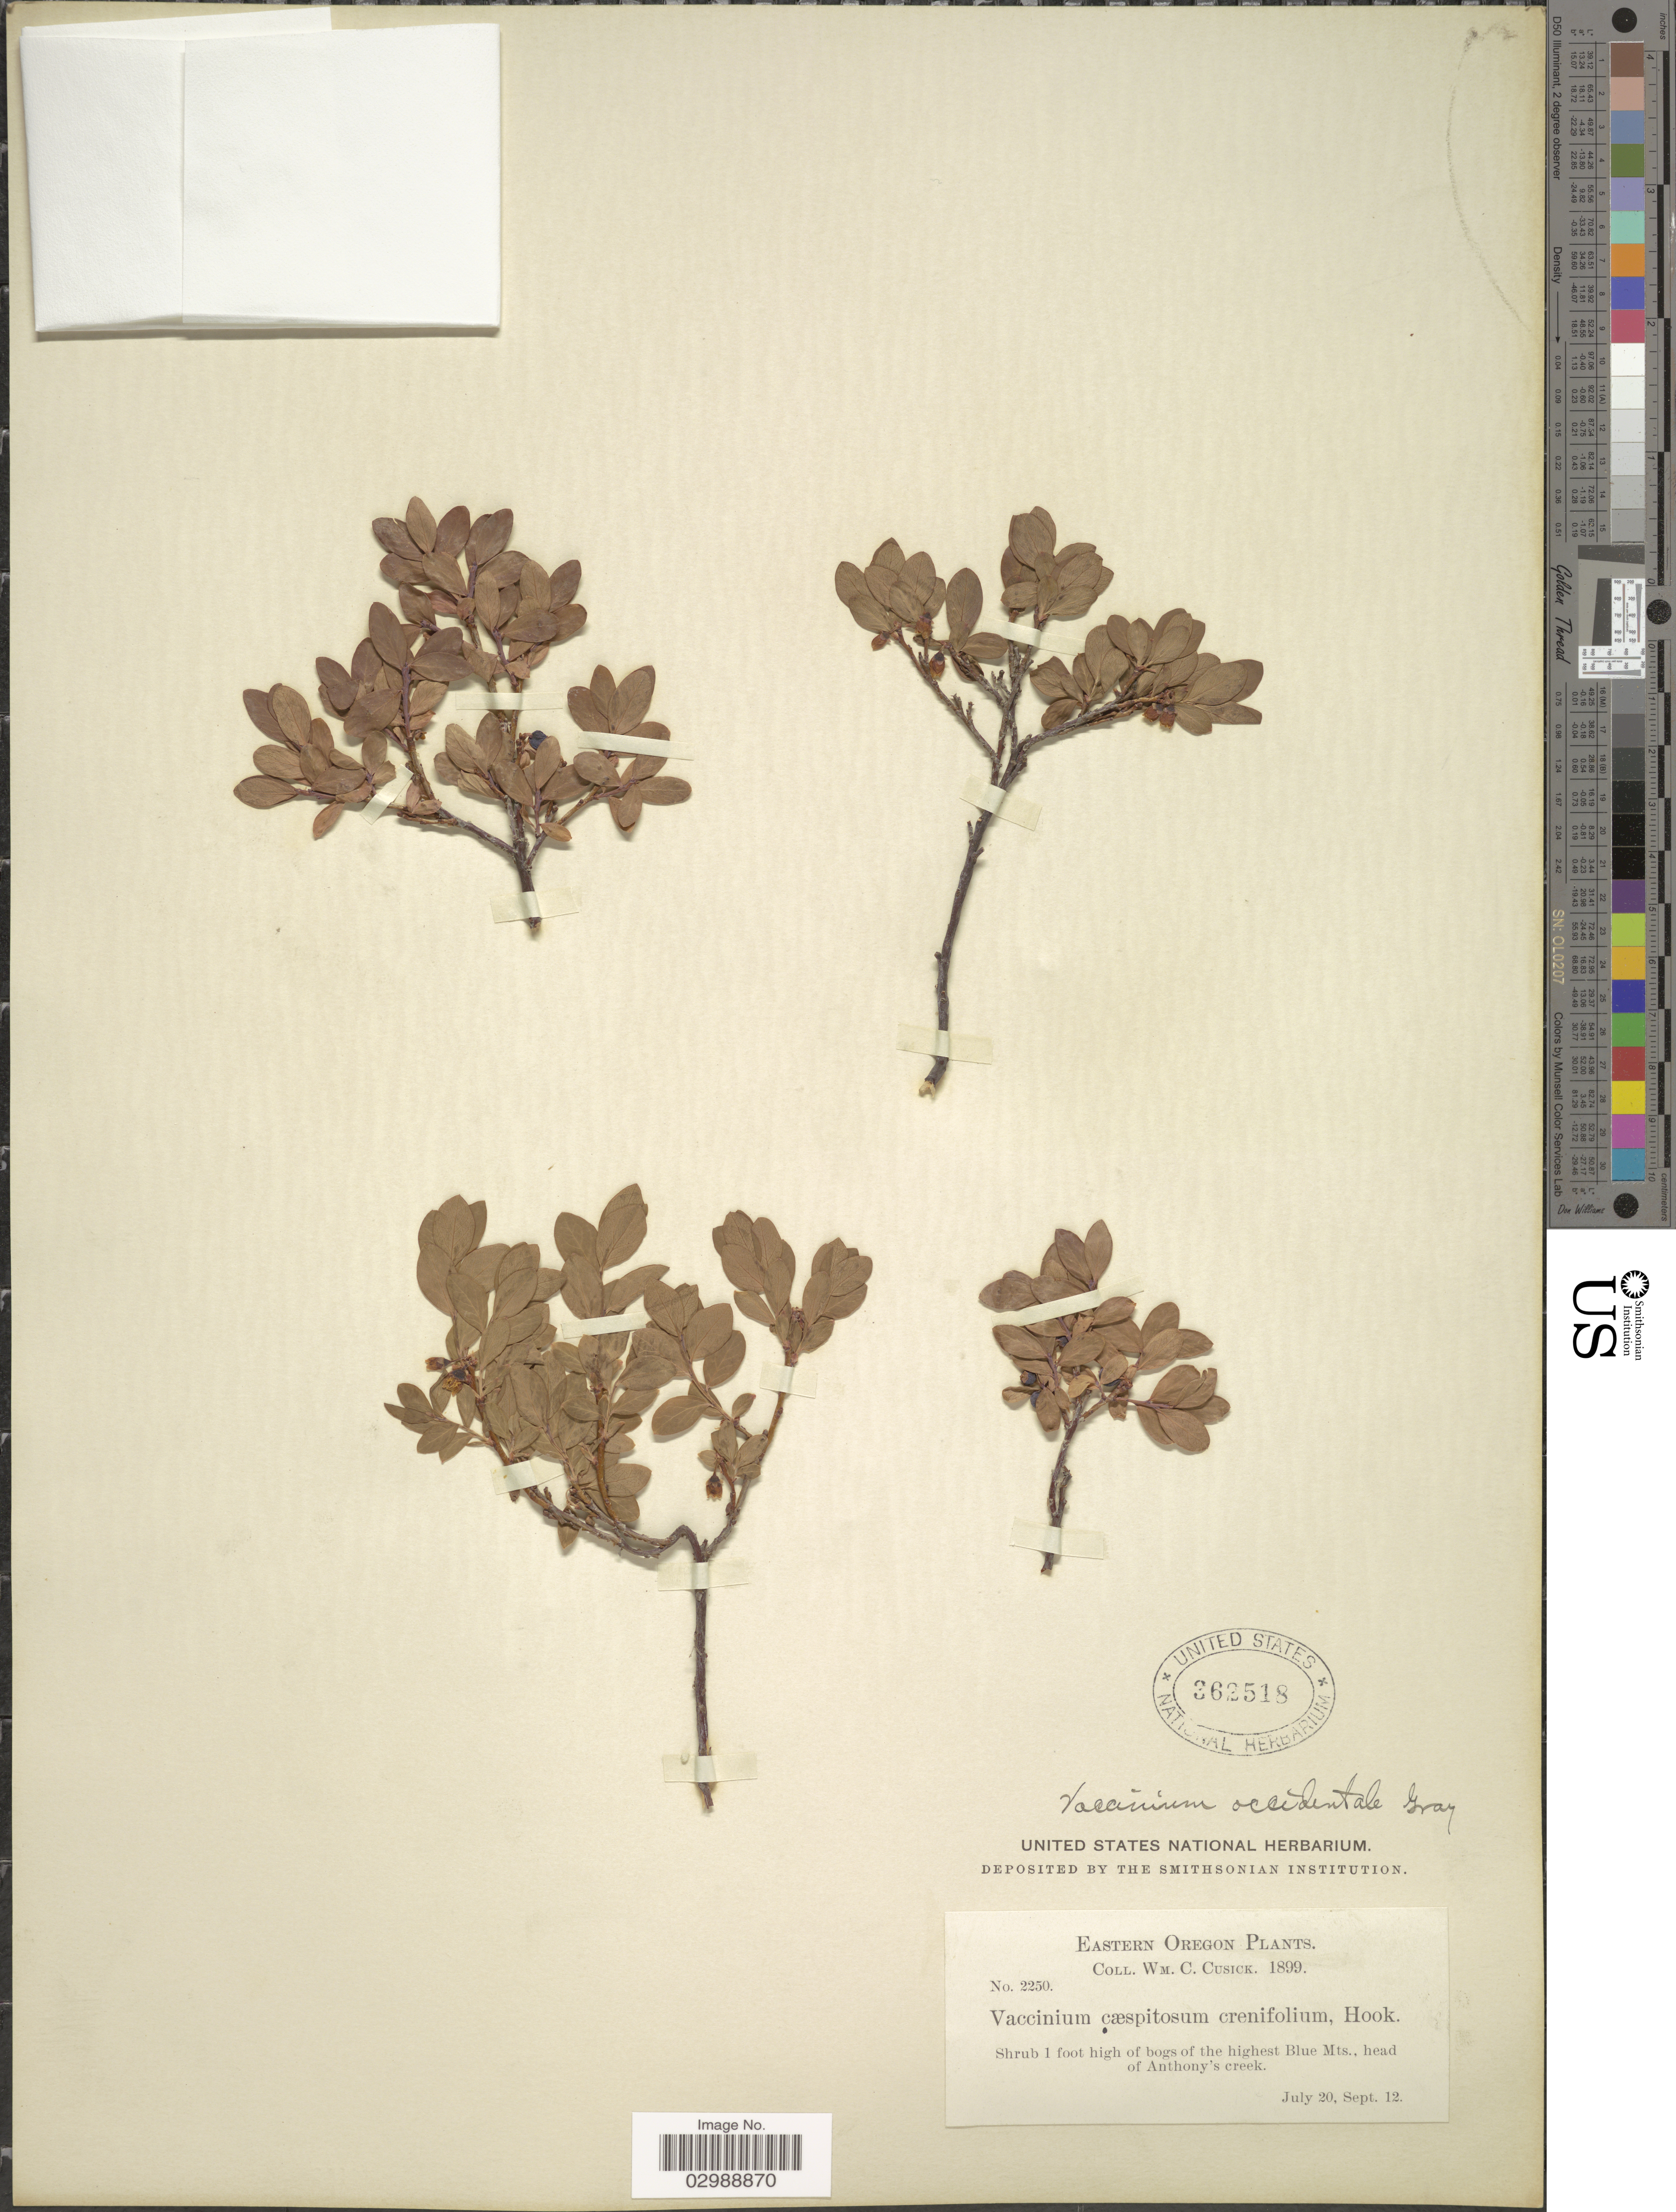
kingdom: Plantae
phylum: Tracheophyta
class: Magnoliopsida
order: Ericales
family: Ericaceae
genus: Vaccinium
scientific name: Vaccinium occidentale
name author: A. Gray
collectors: W. C. Cusick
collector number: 2250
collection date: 1899-07-20/1899-09-12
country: United States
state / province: Oregon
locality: Eastern Oregon. Highest Blue Mts., head of Anthony's creek.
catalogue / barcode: US 362518